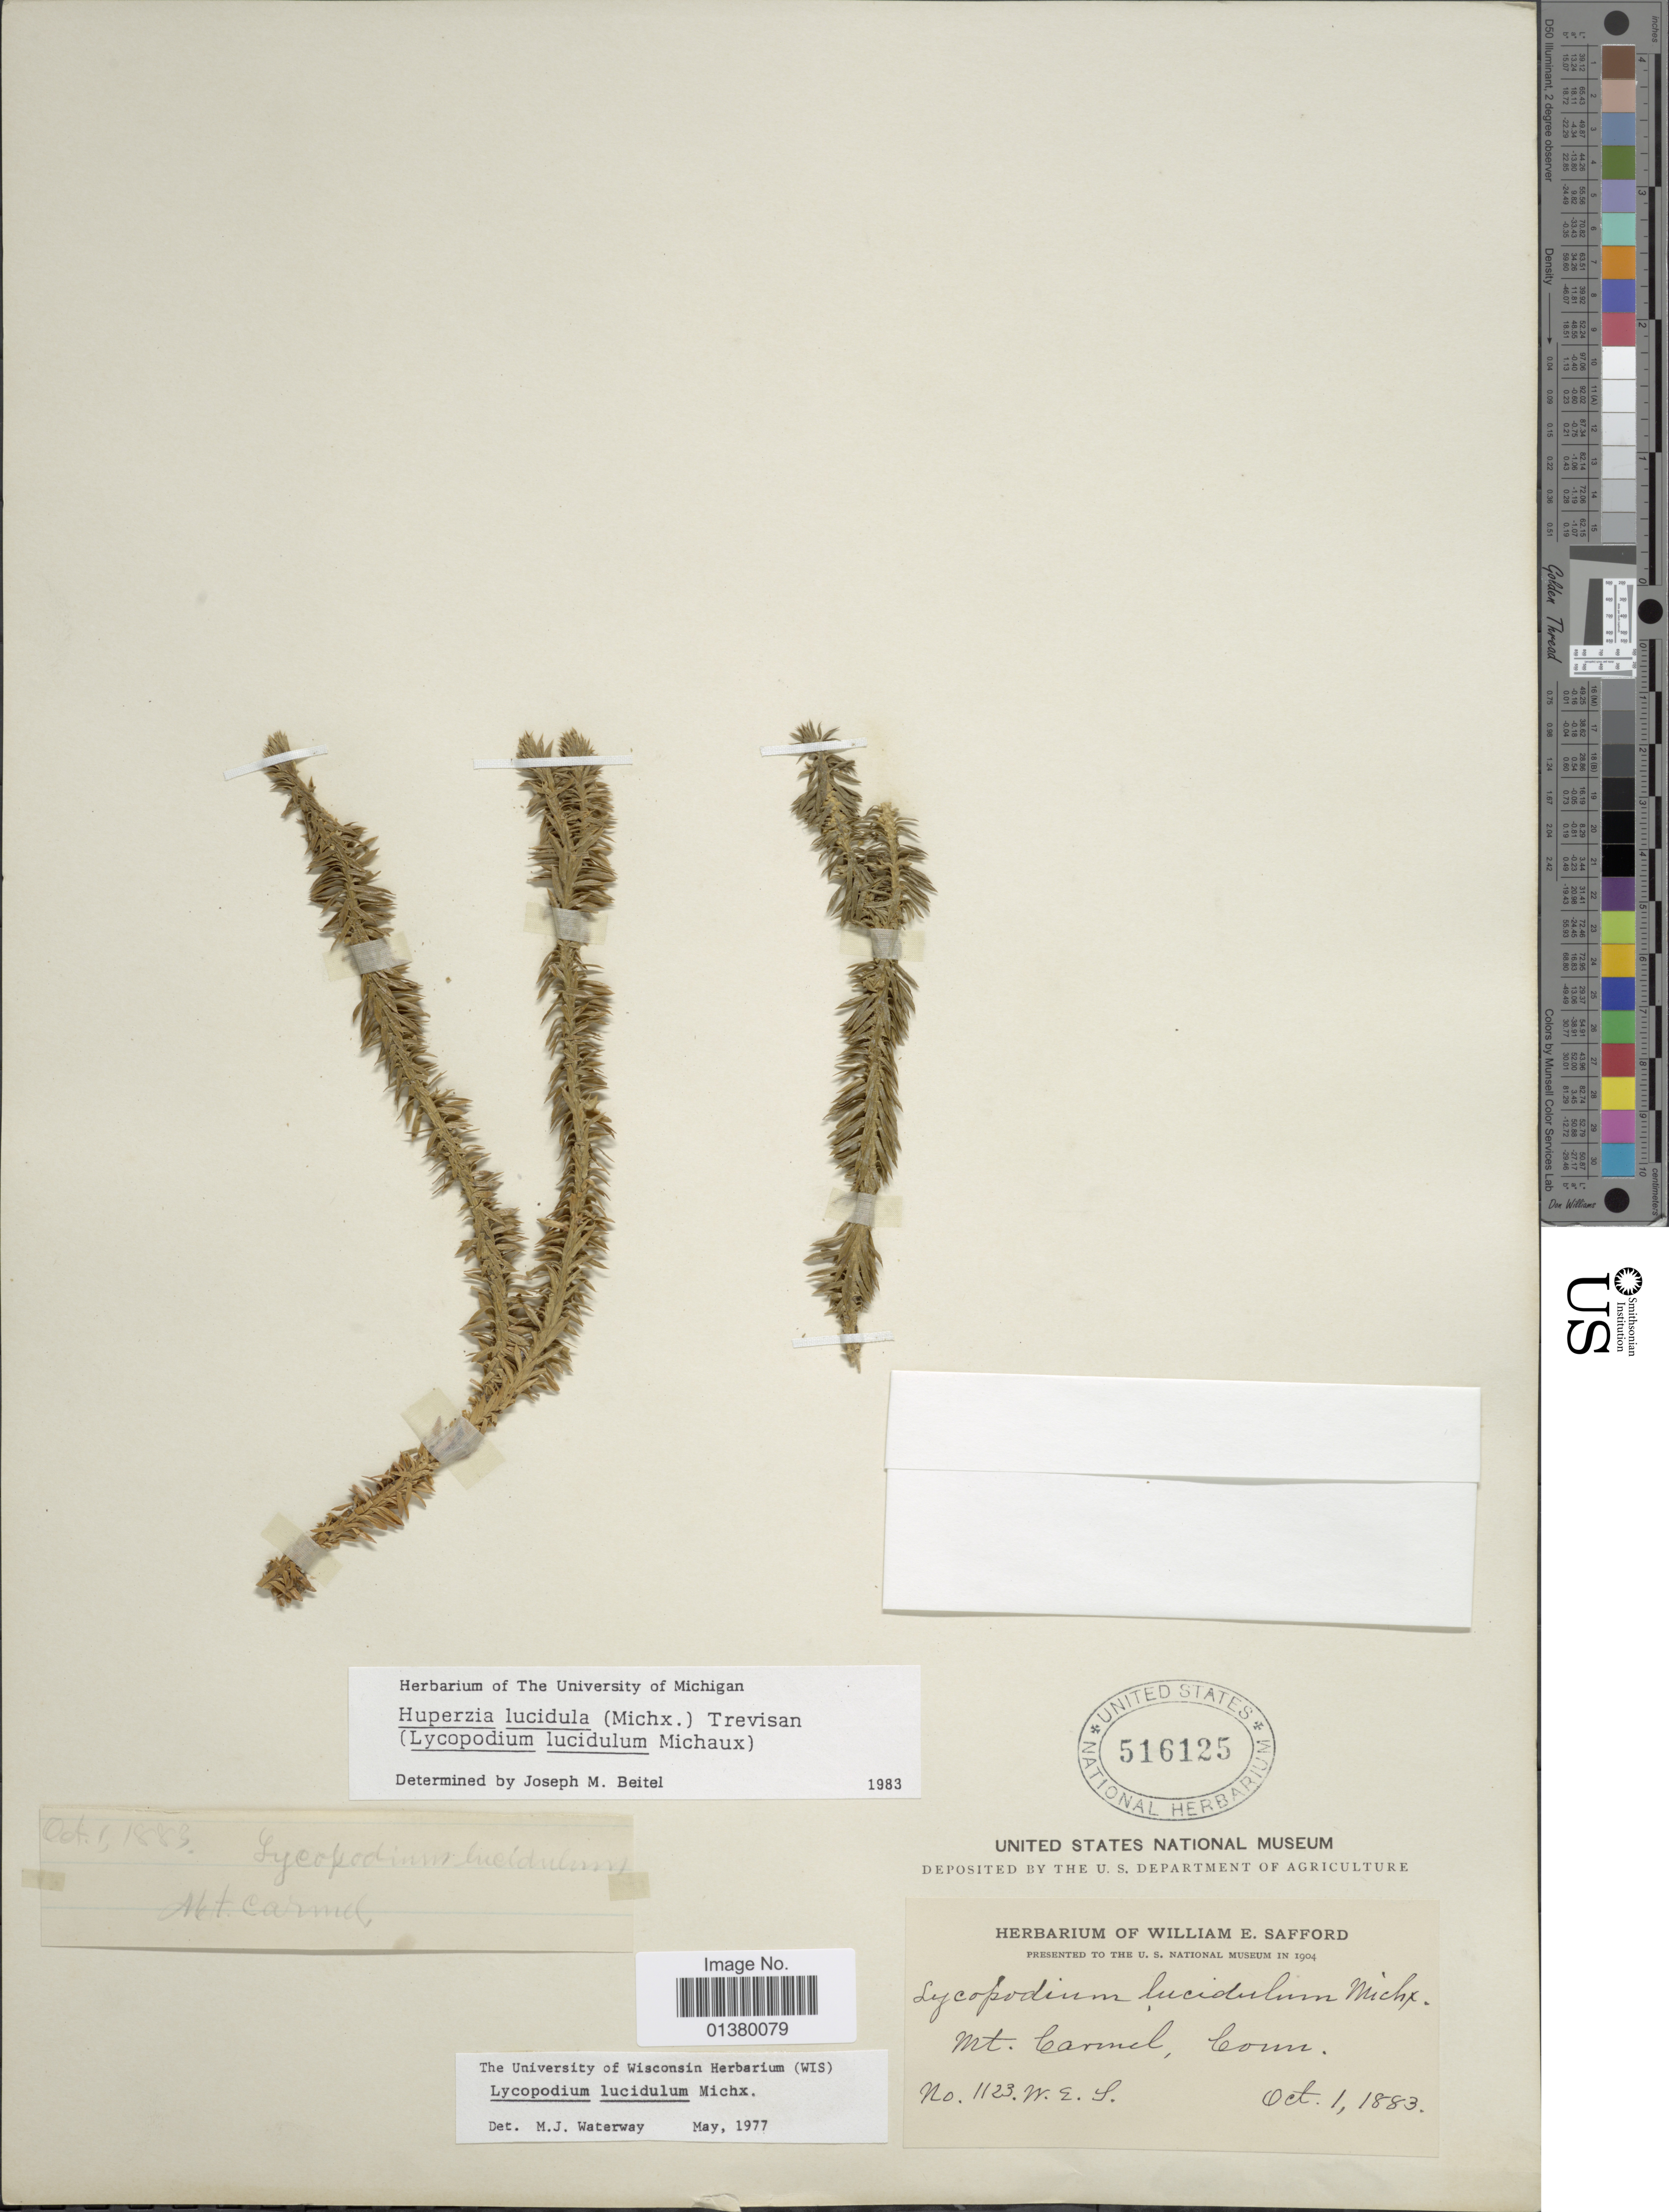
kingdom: Plantae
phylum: Tracheophyta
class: Lycopodiopsida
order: Lycopodiales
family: Lycopodiaceae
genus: Huperzia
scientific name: Huperzia lucidula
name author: (Michx.) Trevis.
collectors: W. E. Safford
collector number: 1123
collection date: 1883-10-01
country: United States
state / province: Connecticut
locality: Mt Carmel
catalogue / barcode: US 516125